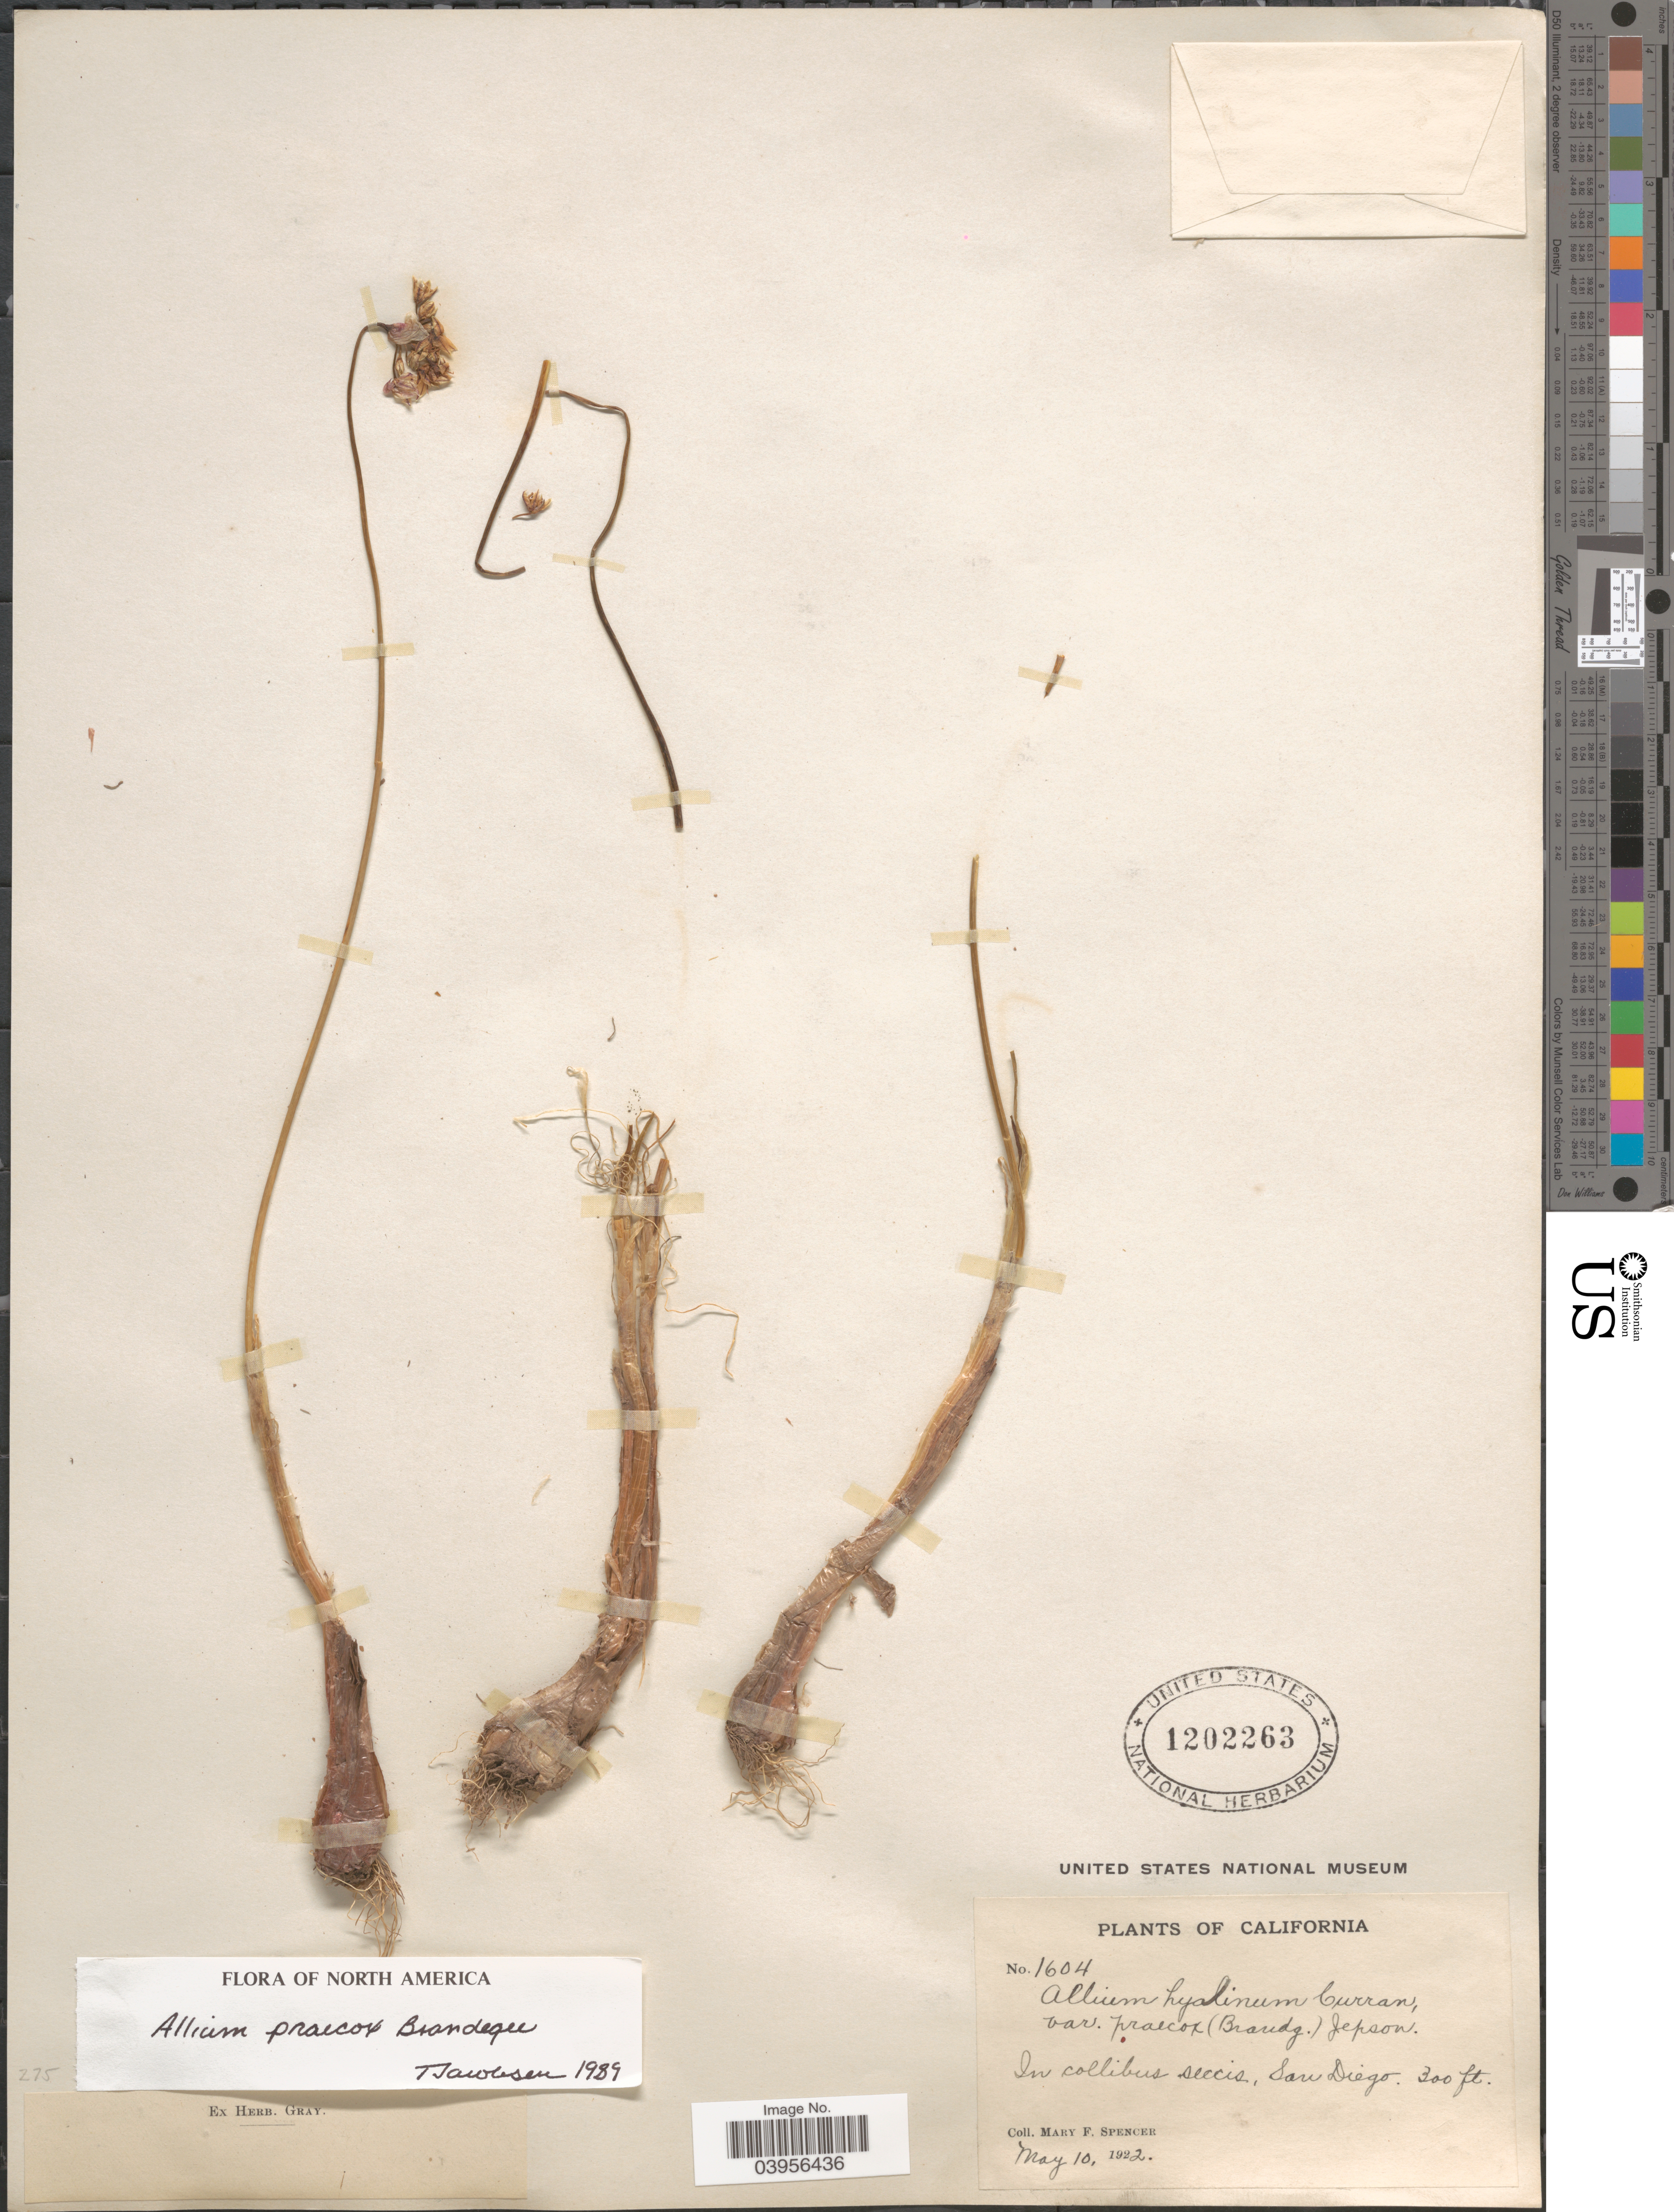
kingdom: Plantae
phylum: Tracheophyta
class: Liliopsida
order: Asparagales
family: Amaryllidaceae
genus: Allium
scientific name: Allium praecox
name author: Brandegee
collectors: M. Spencer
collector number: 1604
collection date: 1922-05-10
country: United States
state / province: California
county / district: San Diego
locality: In collibus seccis, San Diego.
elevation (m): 91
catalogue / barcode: US 1202263